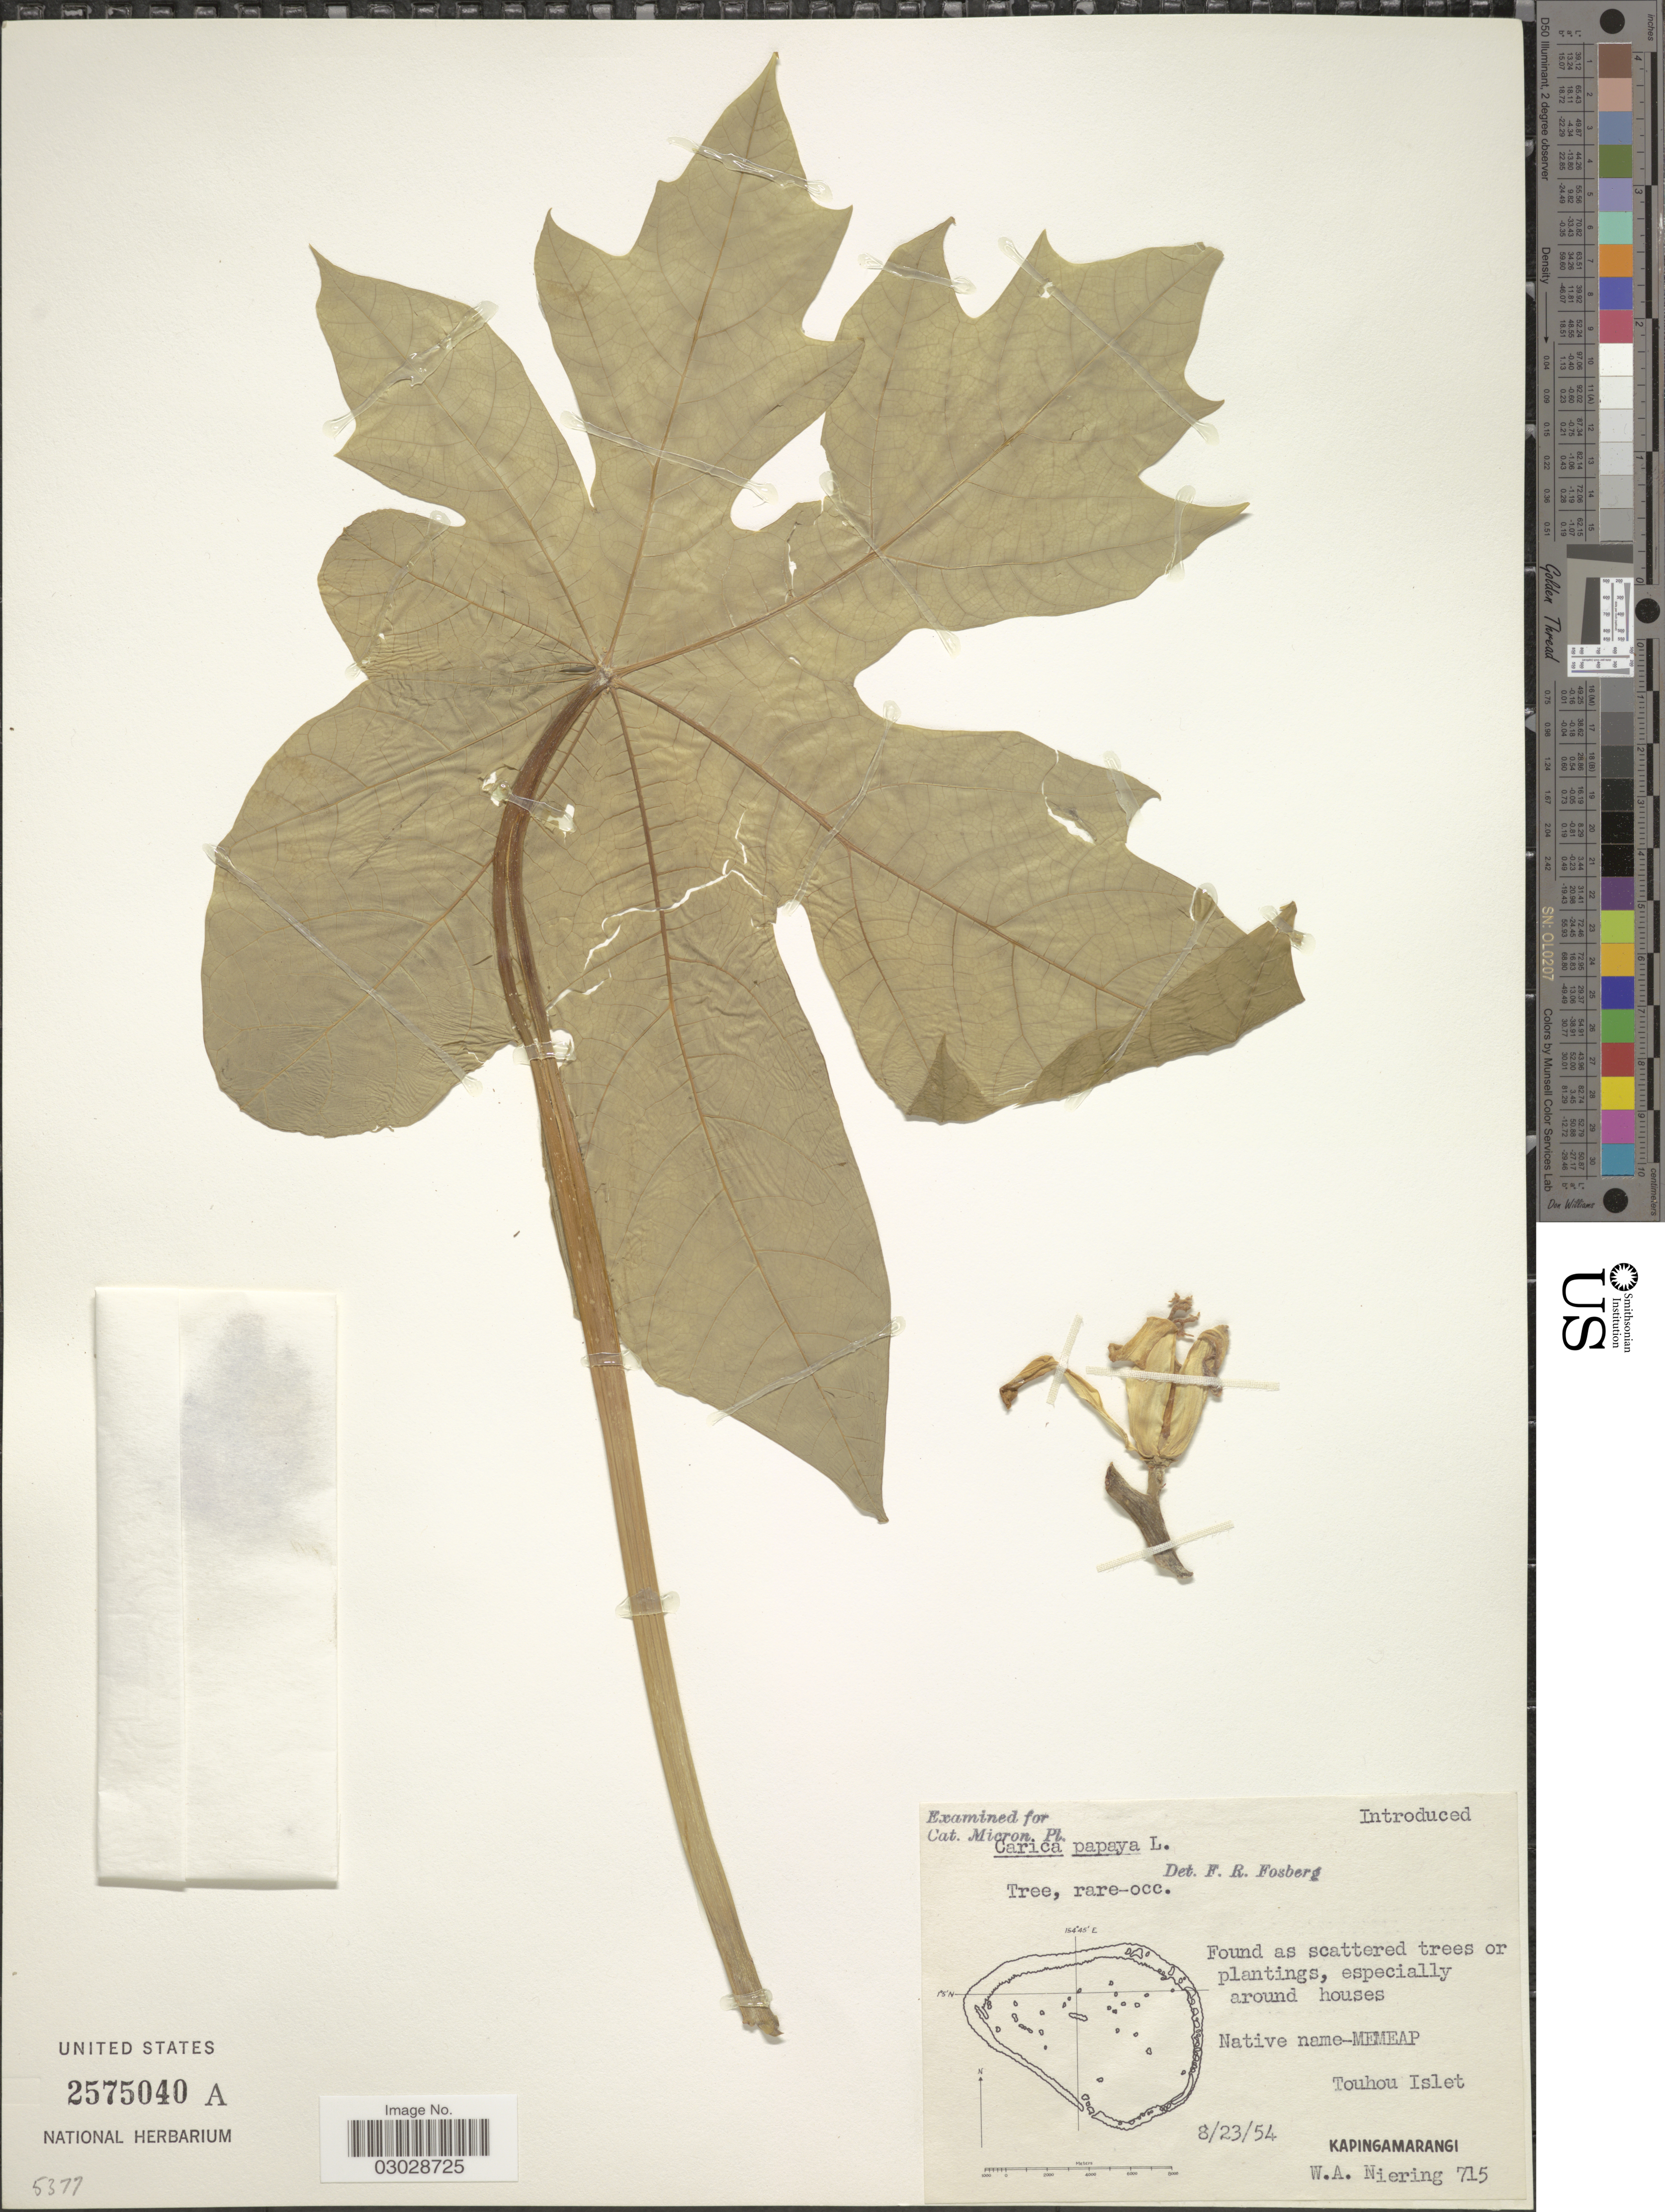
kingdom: Plantae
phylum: Tracheophyta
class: Magnoliopsida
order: Brassicales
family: Caricaceae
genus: Carica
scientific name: Carica papaya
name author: L.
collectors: W. Niering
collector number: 715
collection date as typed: Transcribed d/m/y: 23/8/54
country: Micronesia, Federated States of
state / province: Pohnpei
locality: Touhou Islet, Kapingamarangi.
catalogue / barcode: US 2575040A